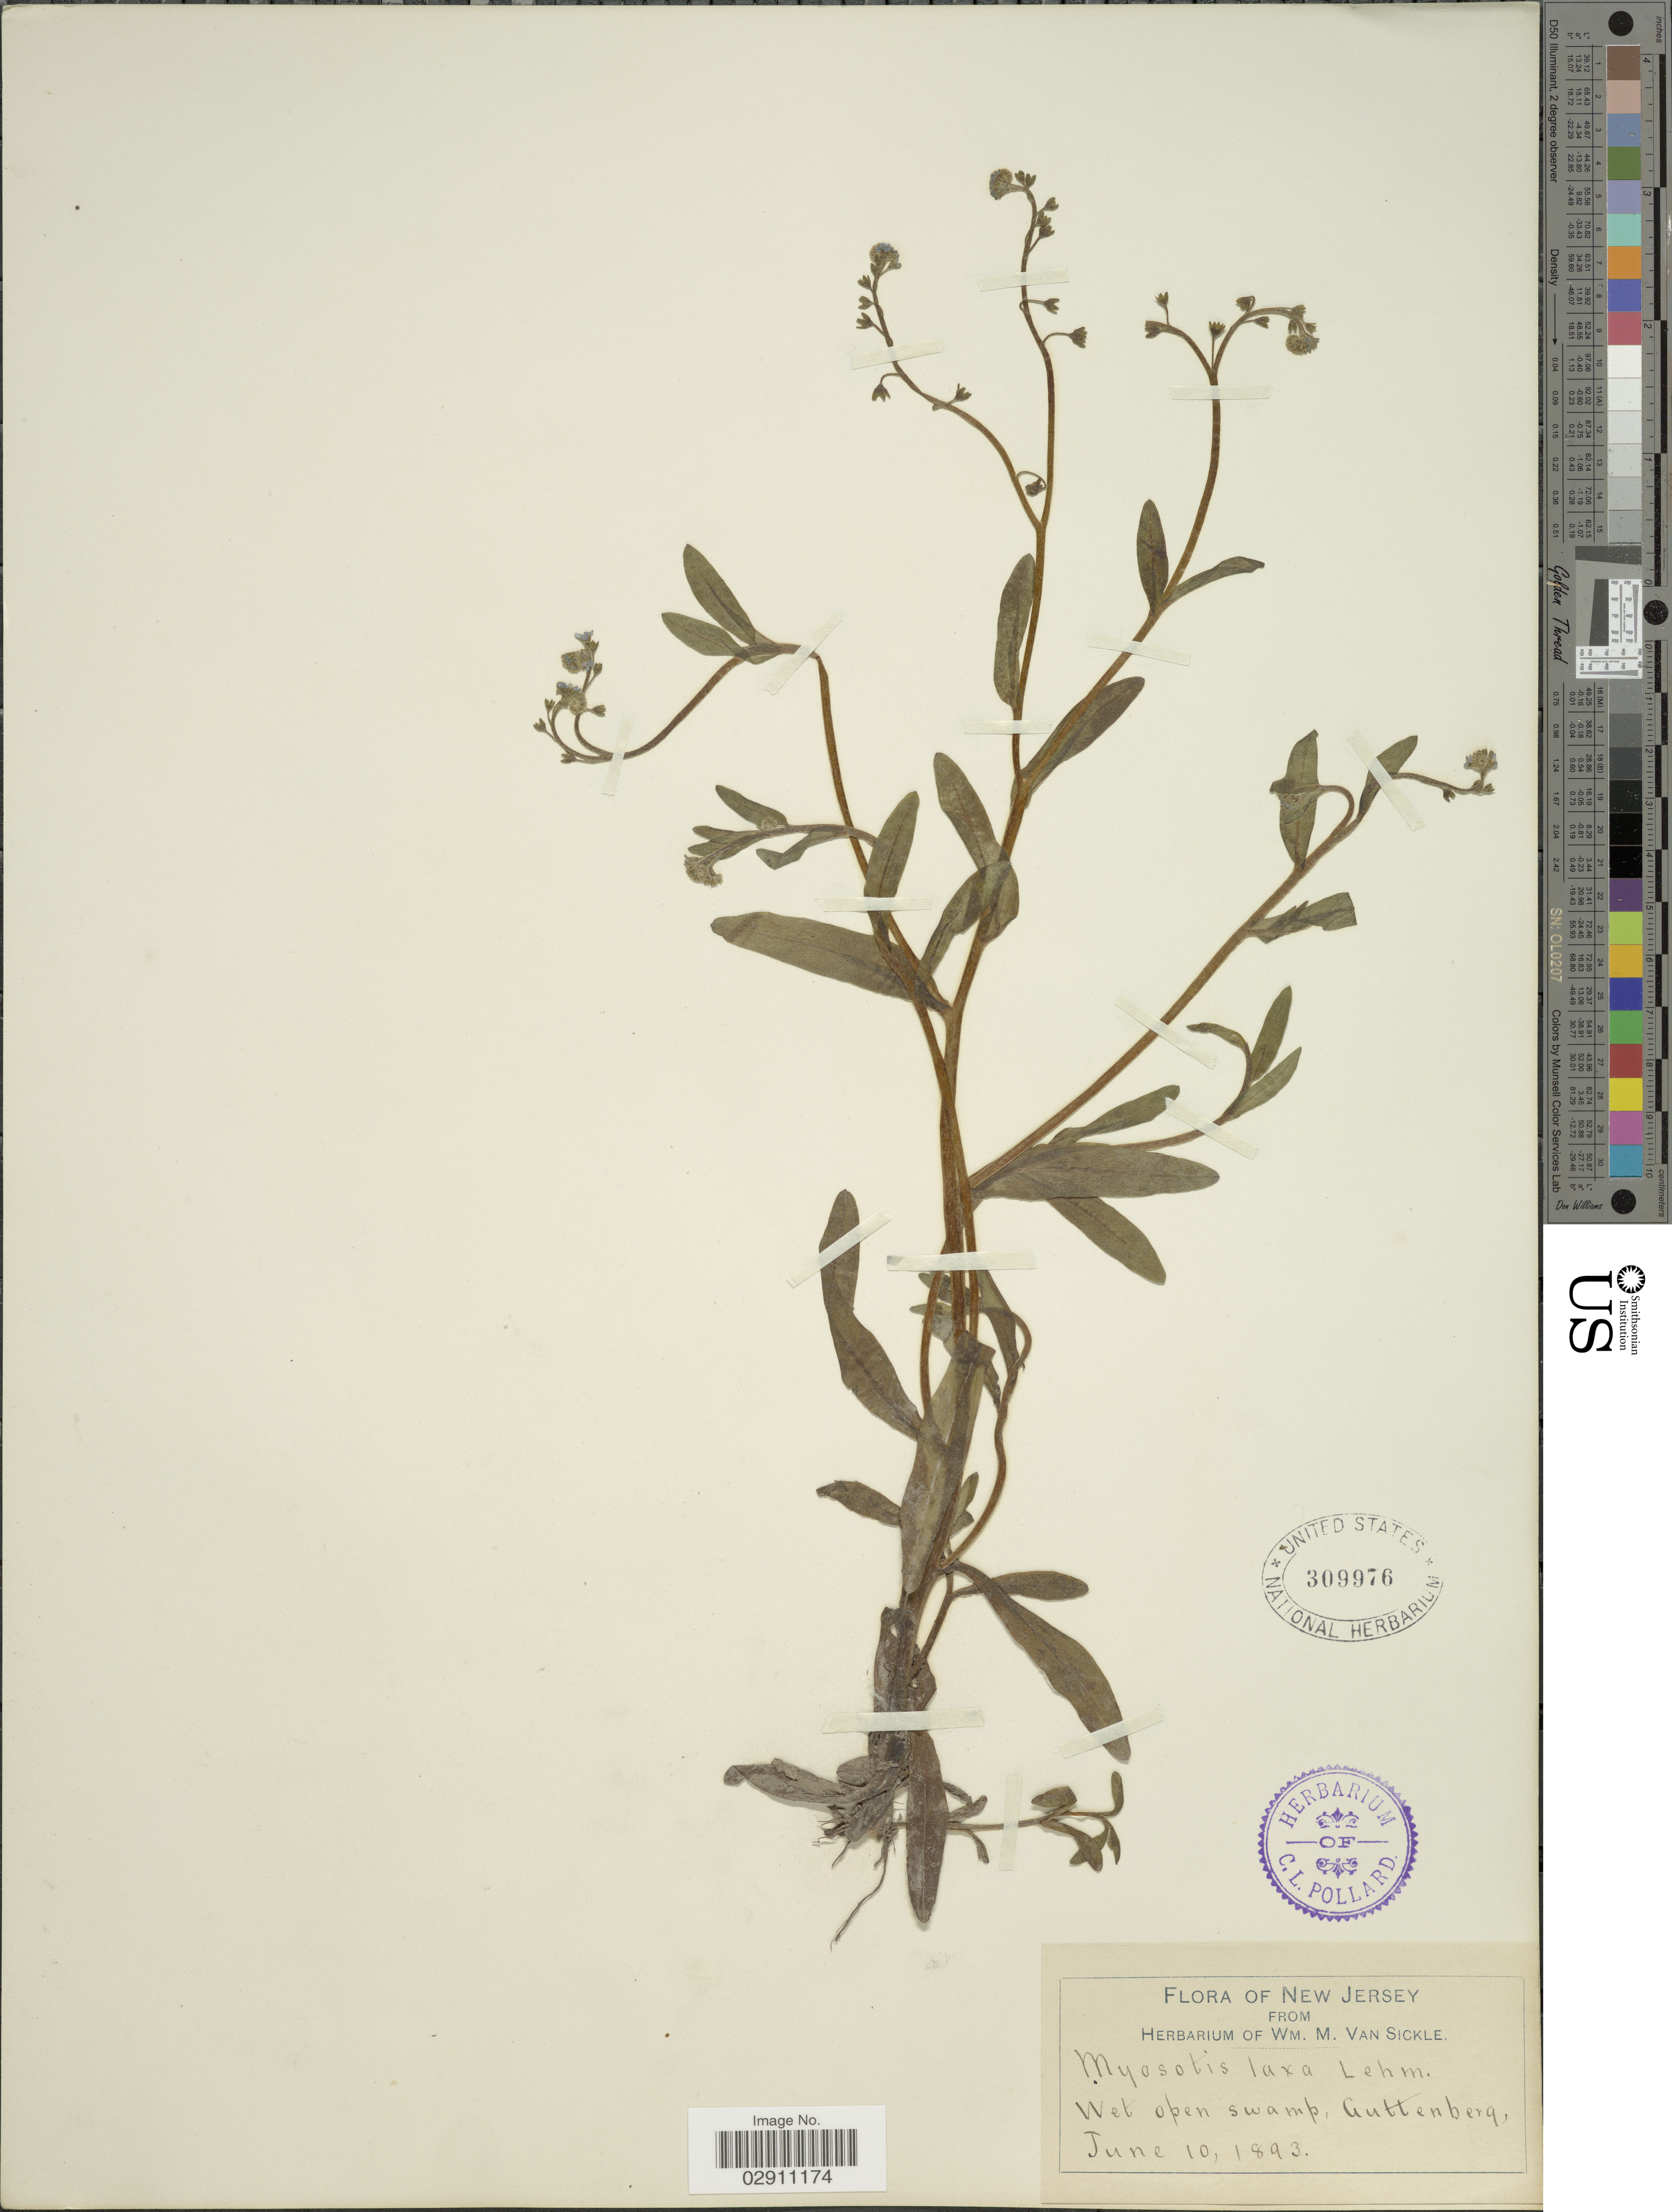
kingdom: Plantae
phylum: Tracheophyta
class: Magnoliopsida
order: Boraginales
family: Boraginaceae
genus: Myosotis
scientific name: Myosotis laxa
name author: F. Lehm.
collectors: ex herb. Wm. M. Van Sickle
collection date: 1893-06-10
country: United States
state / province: New Jersey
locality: Wet open swamp, Guttenberg.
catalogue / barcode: US 309976